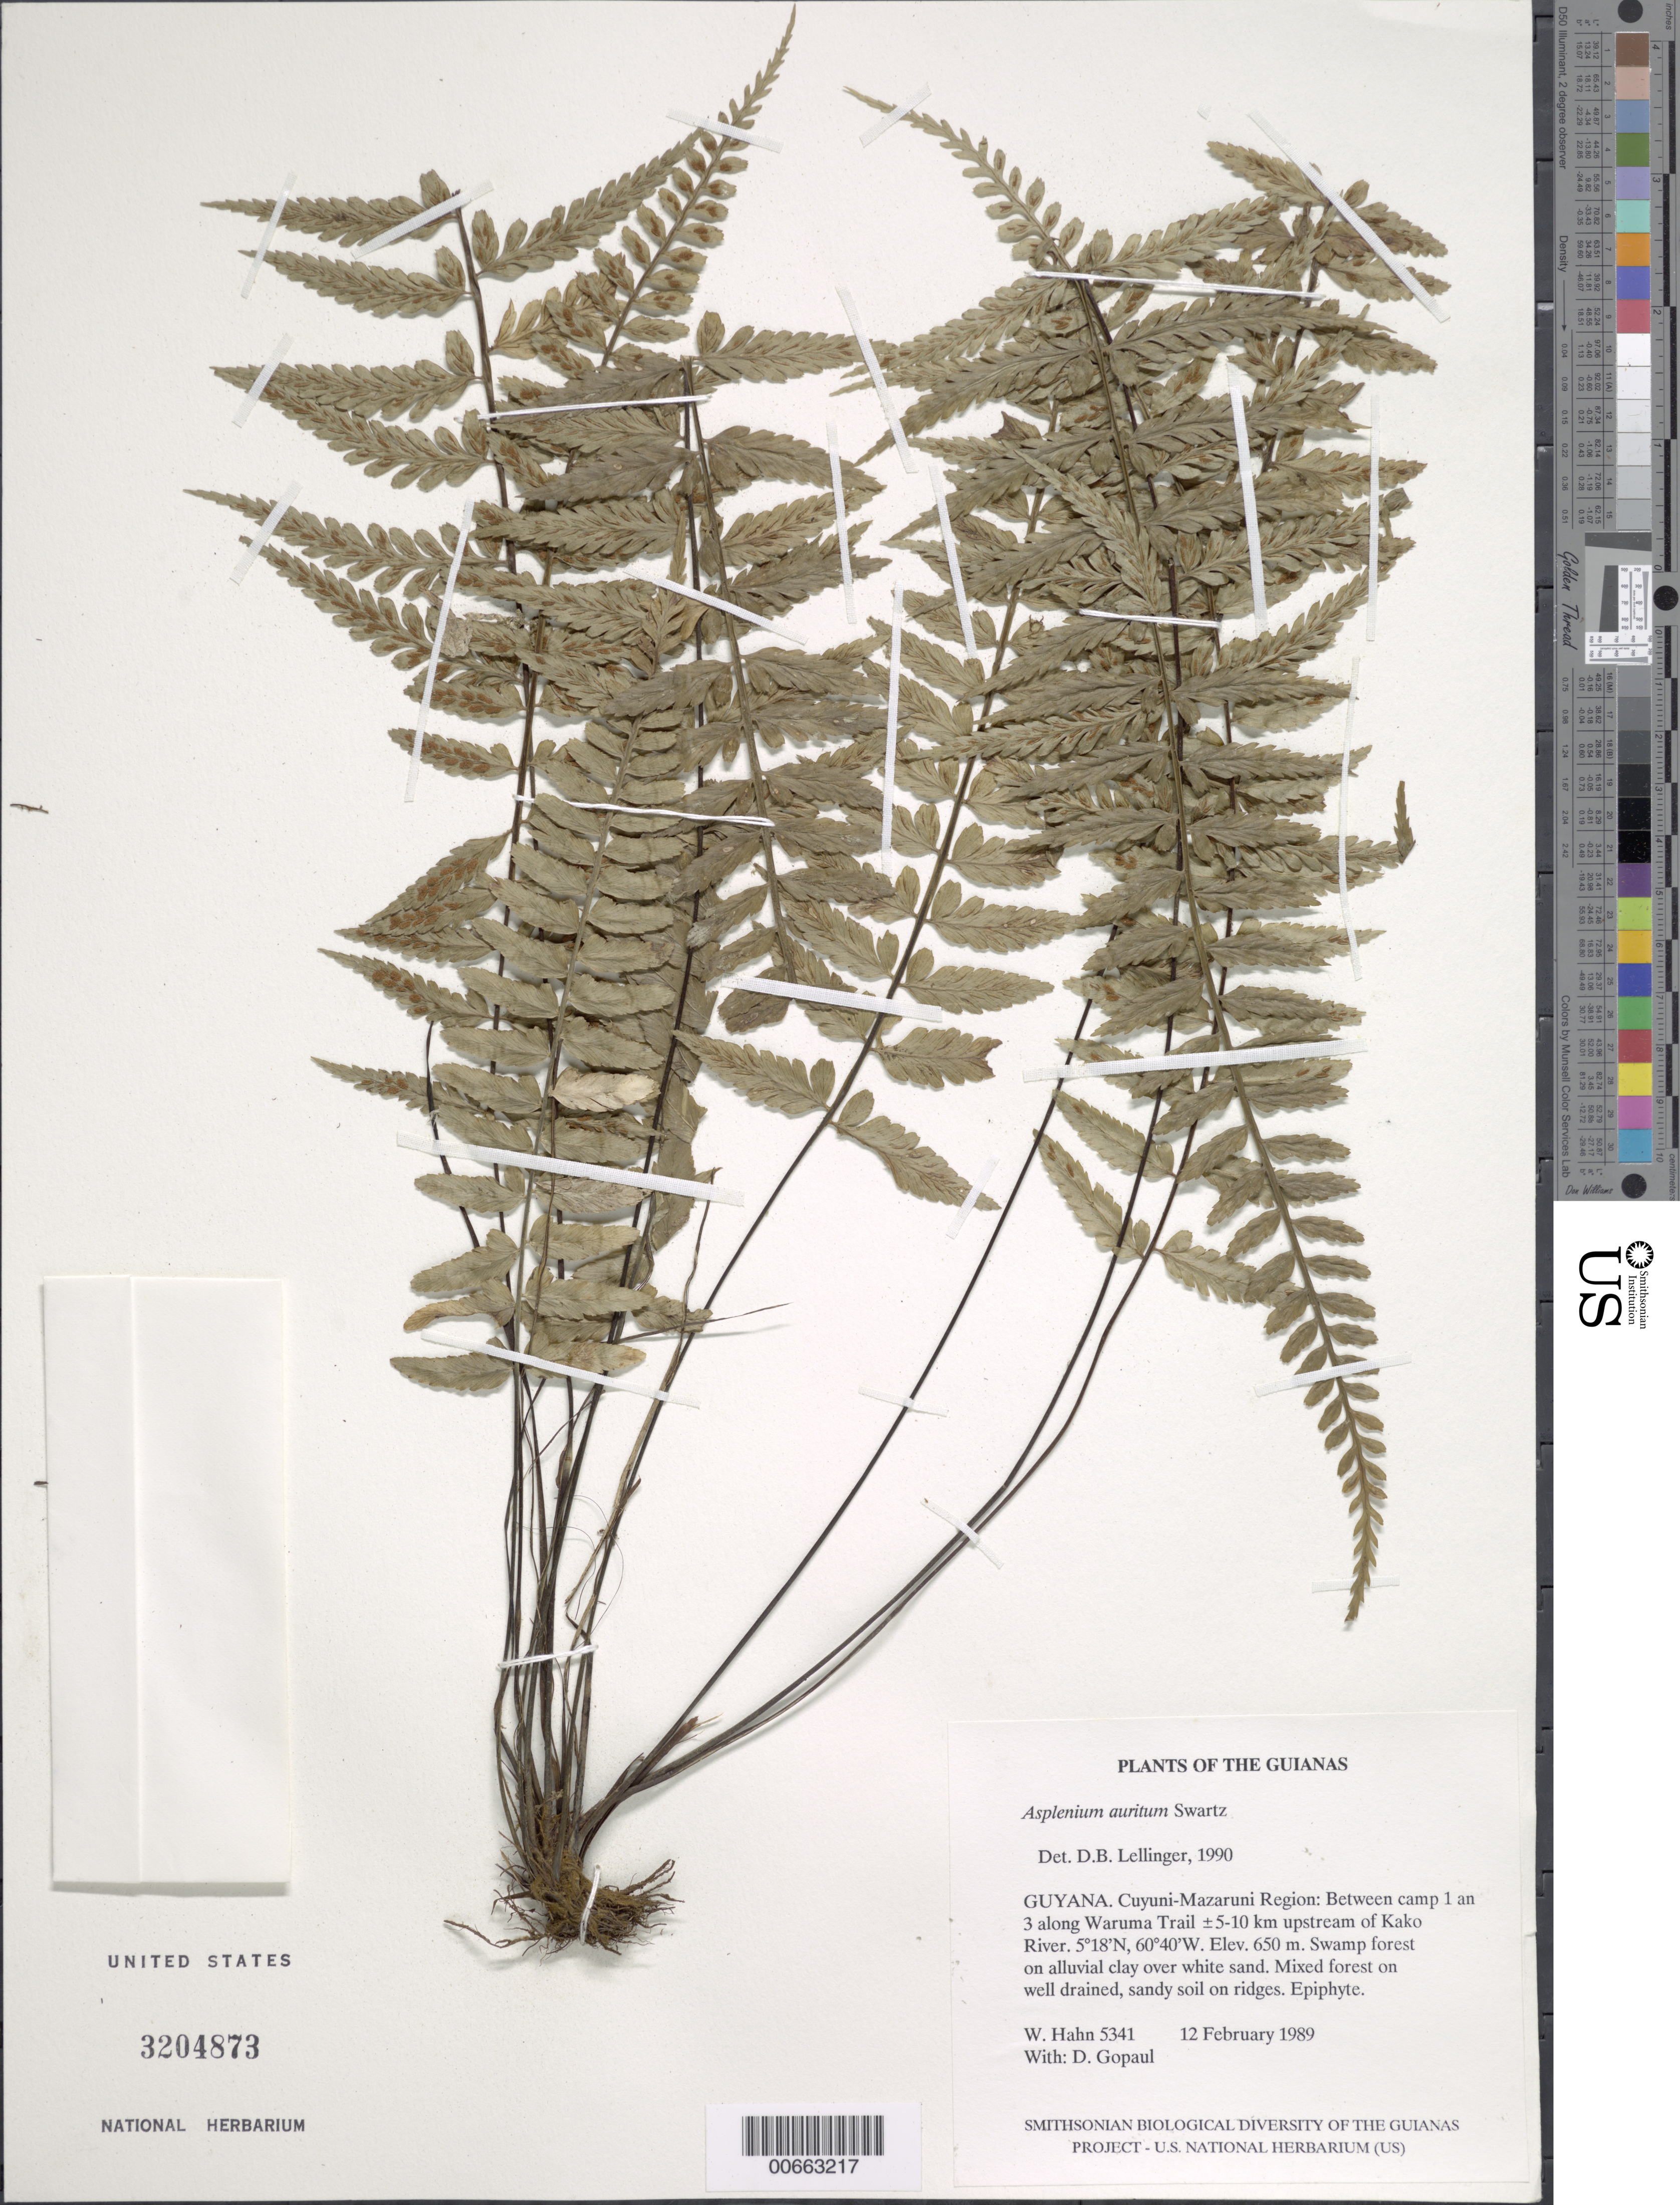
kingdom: Plantae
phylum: Tracheophyta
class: Polypodiopsida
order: Polypodiales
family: Aspleniaceae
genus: Asplenium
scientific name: Asplenium auritum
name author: Sw.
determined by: Lellinger, David B., (BOT), Smithsonian Institution - National Museum of Natural History (UNITED STATES)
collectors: W. Hahn & D. Gopaul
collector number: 5341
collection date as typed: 12 February 1989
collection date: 1989-02-12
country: Guyana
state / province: Cuyuni-Mazaruni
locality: Between camp 1 and 3 along Waruma Trail ±5-10 km upstream of Kako River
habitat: Swamp forest on alluvial clay over white sand. Mixed forest on well drained, sandy soil on ridges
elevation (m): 650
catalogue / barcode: US 3204873